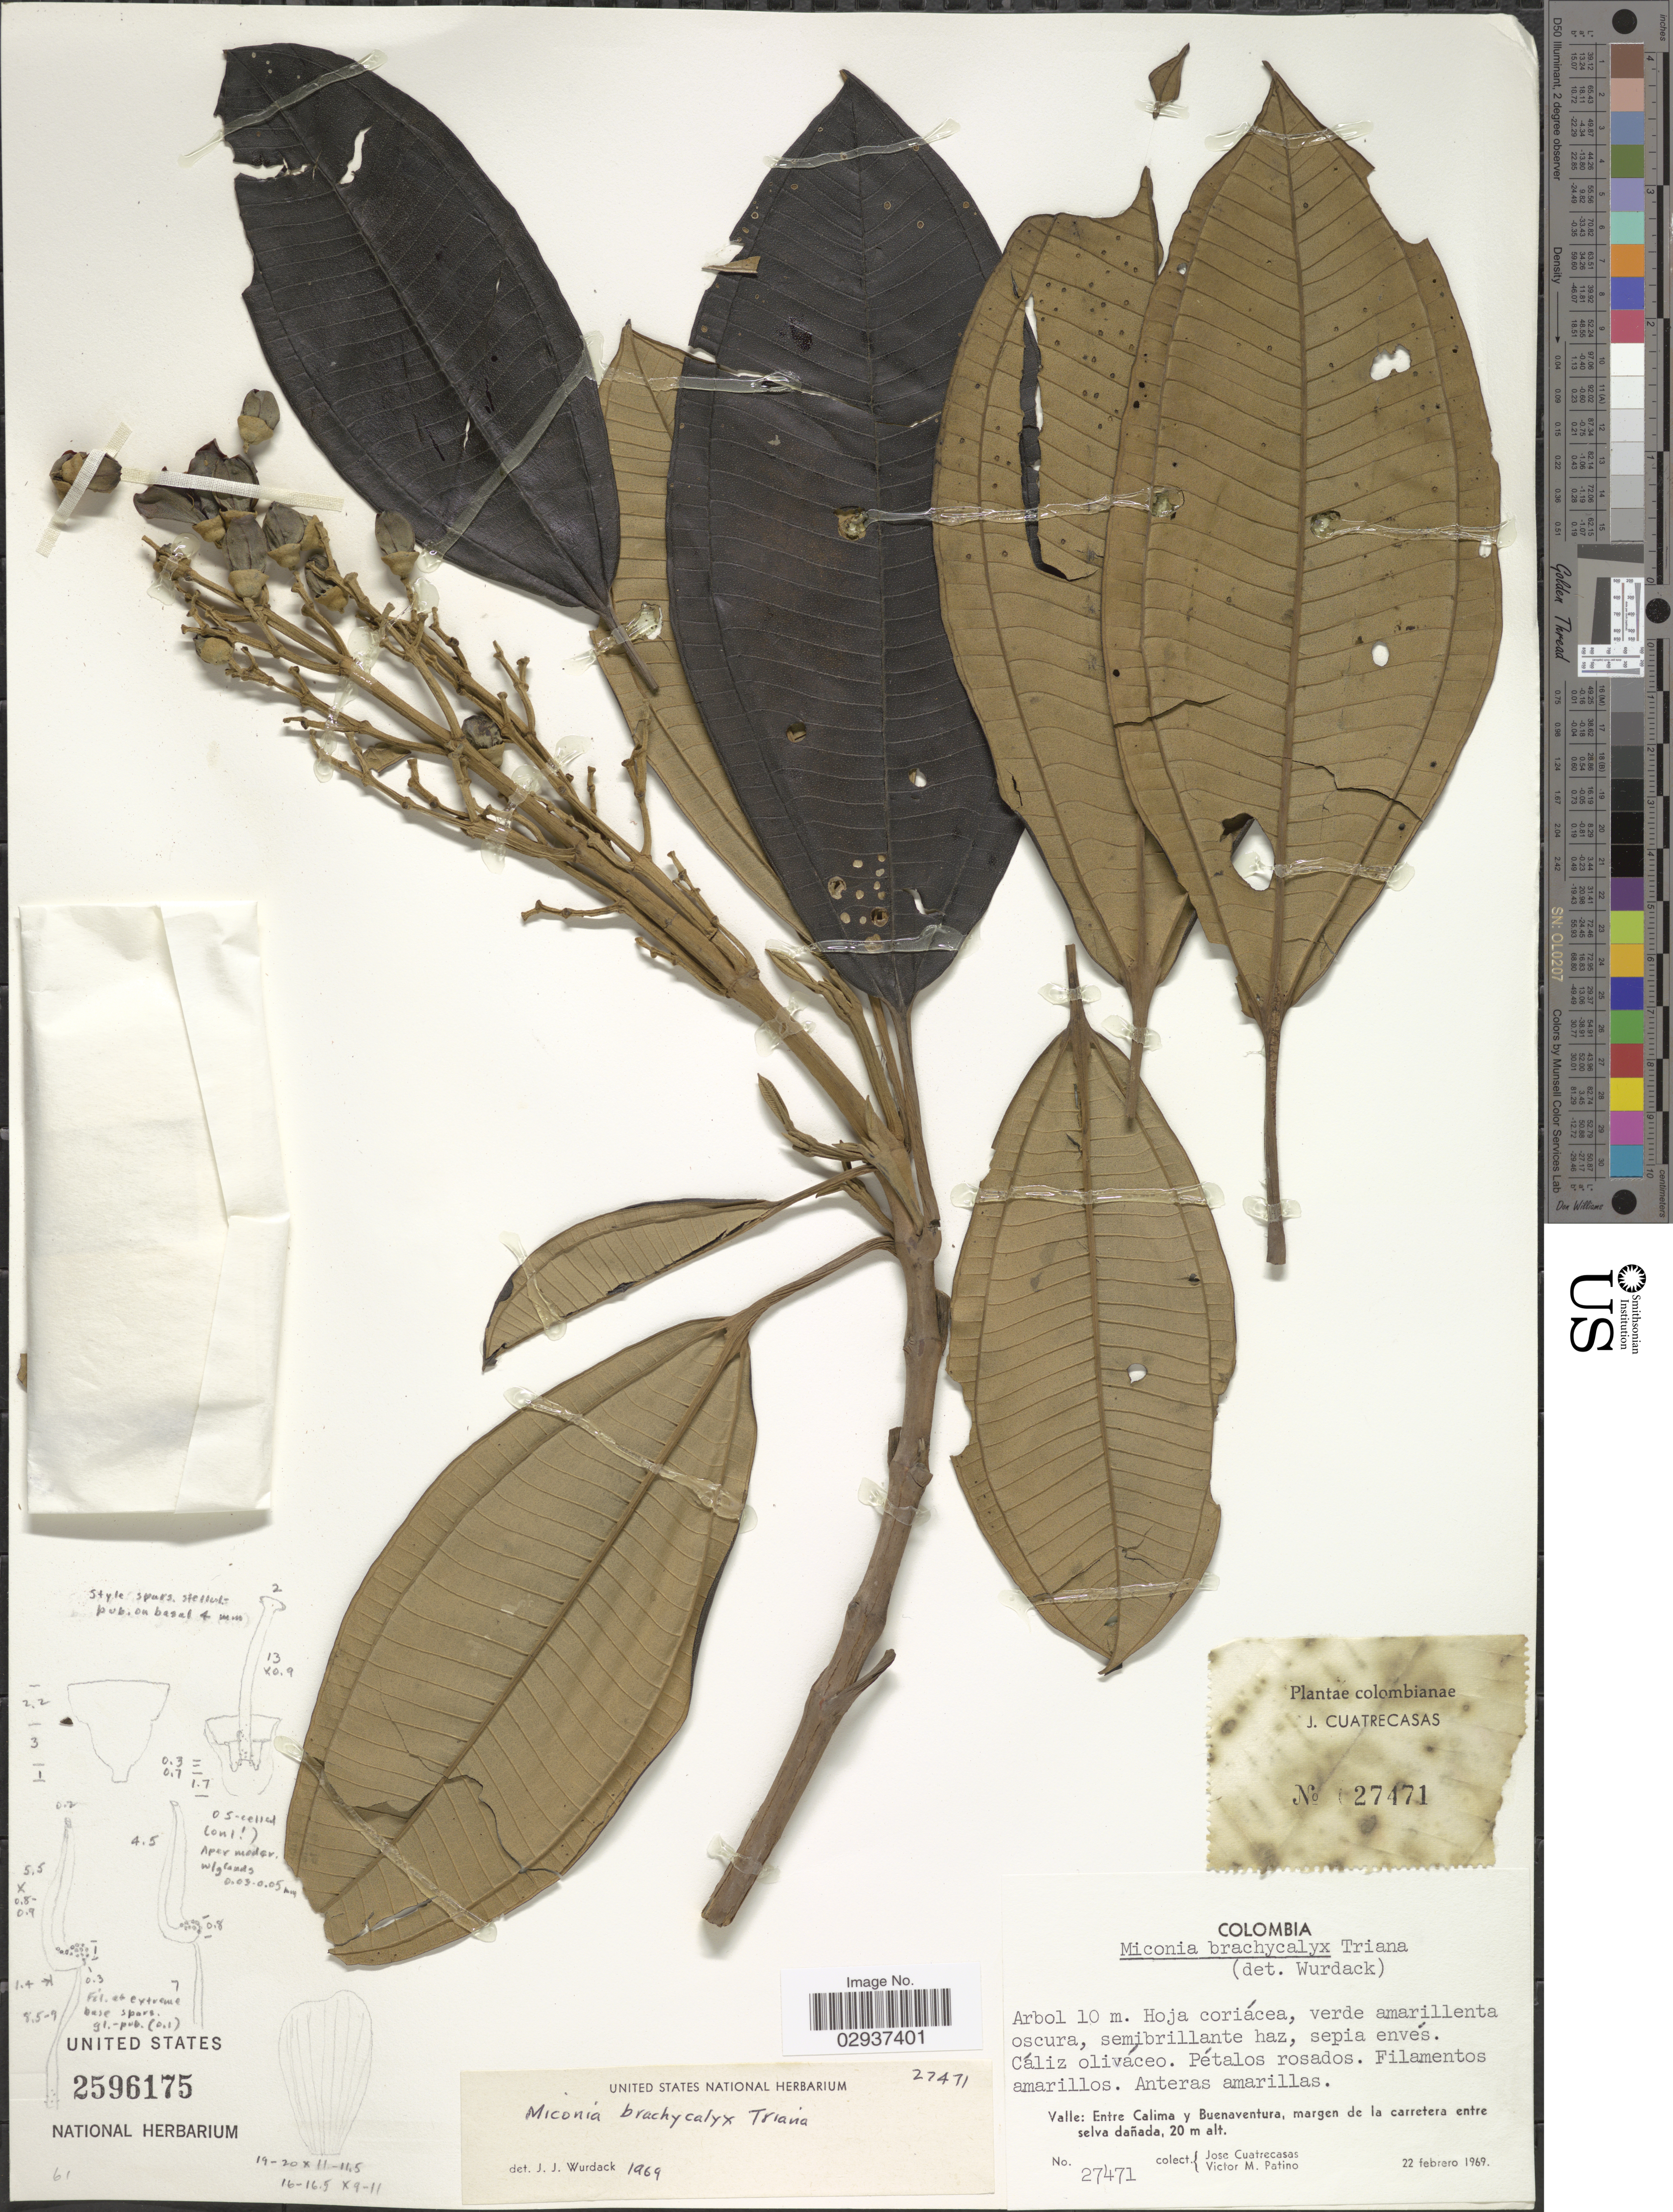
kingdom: Plantae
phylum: Tracheophyta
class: Magnoliopsida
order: Myrtales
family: Melastomataceae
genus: Miconia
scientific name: Miconia centronioides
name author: Gleason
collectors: J. Cuatrecasas & V. M. Patiño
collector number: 27471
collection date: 1969-02-22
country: Colombia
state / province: Valle del Cauca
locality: Valle: Entre Calima y Buenaventura, margen de la carretera entre selva dañada.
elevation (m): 20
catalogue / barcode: US 2596175